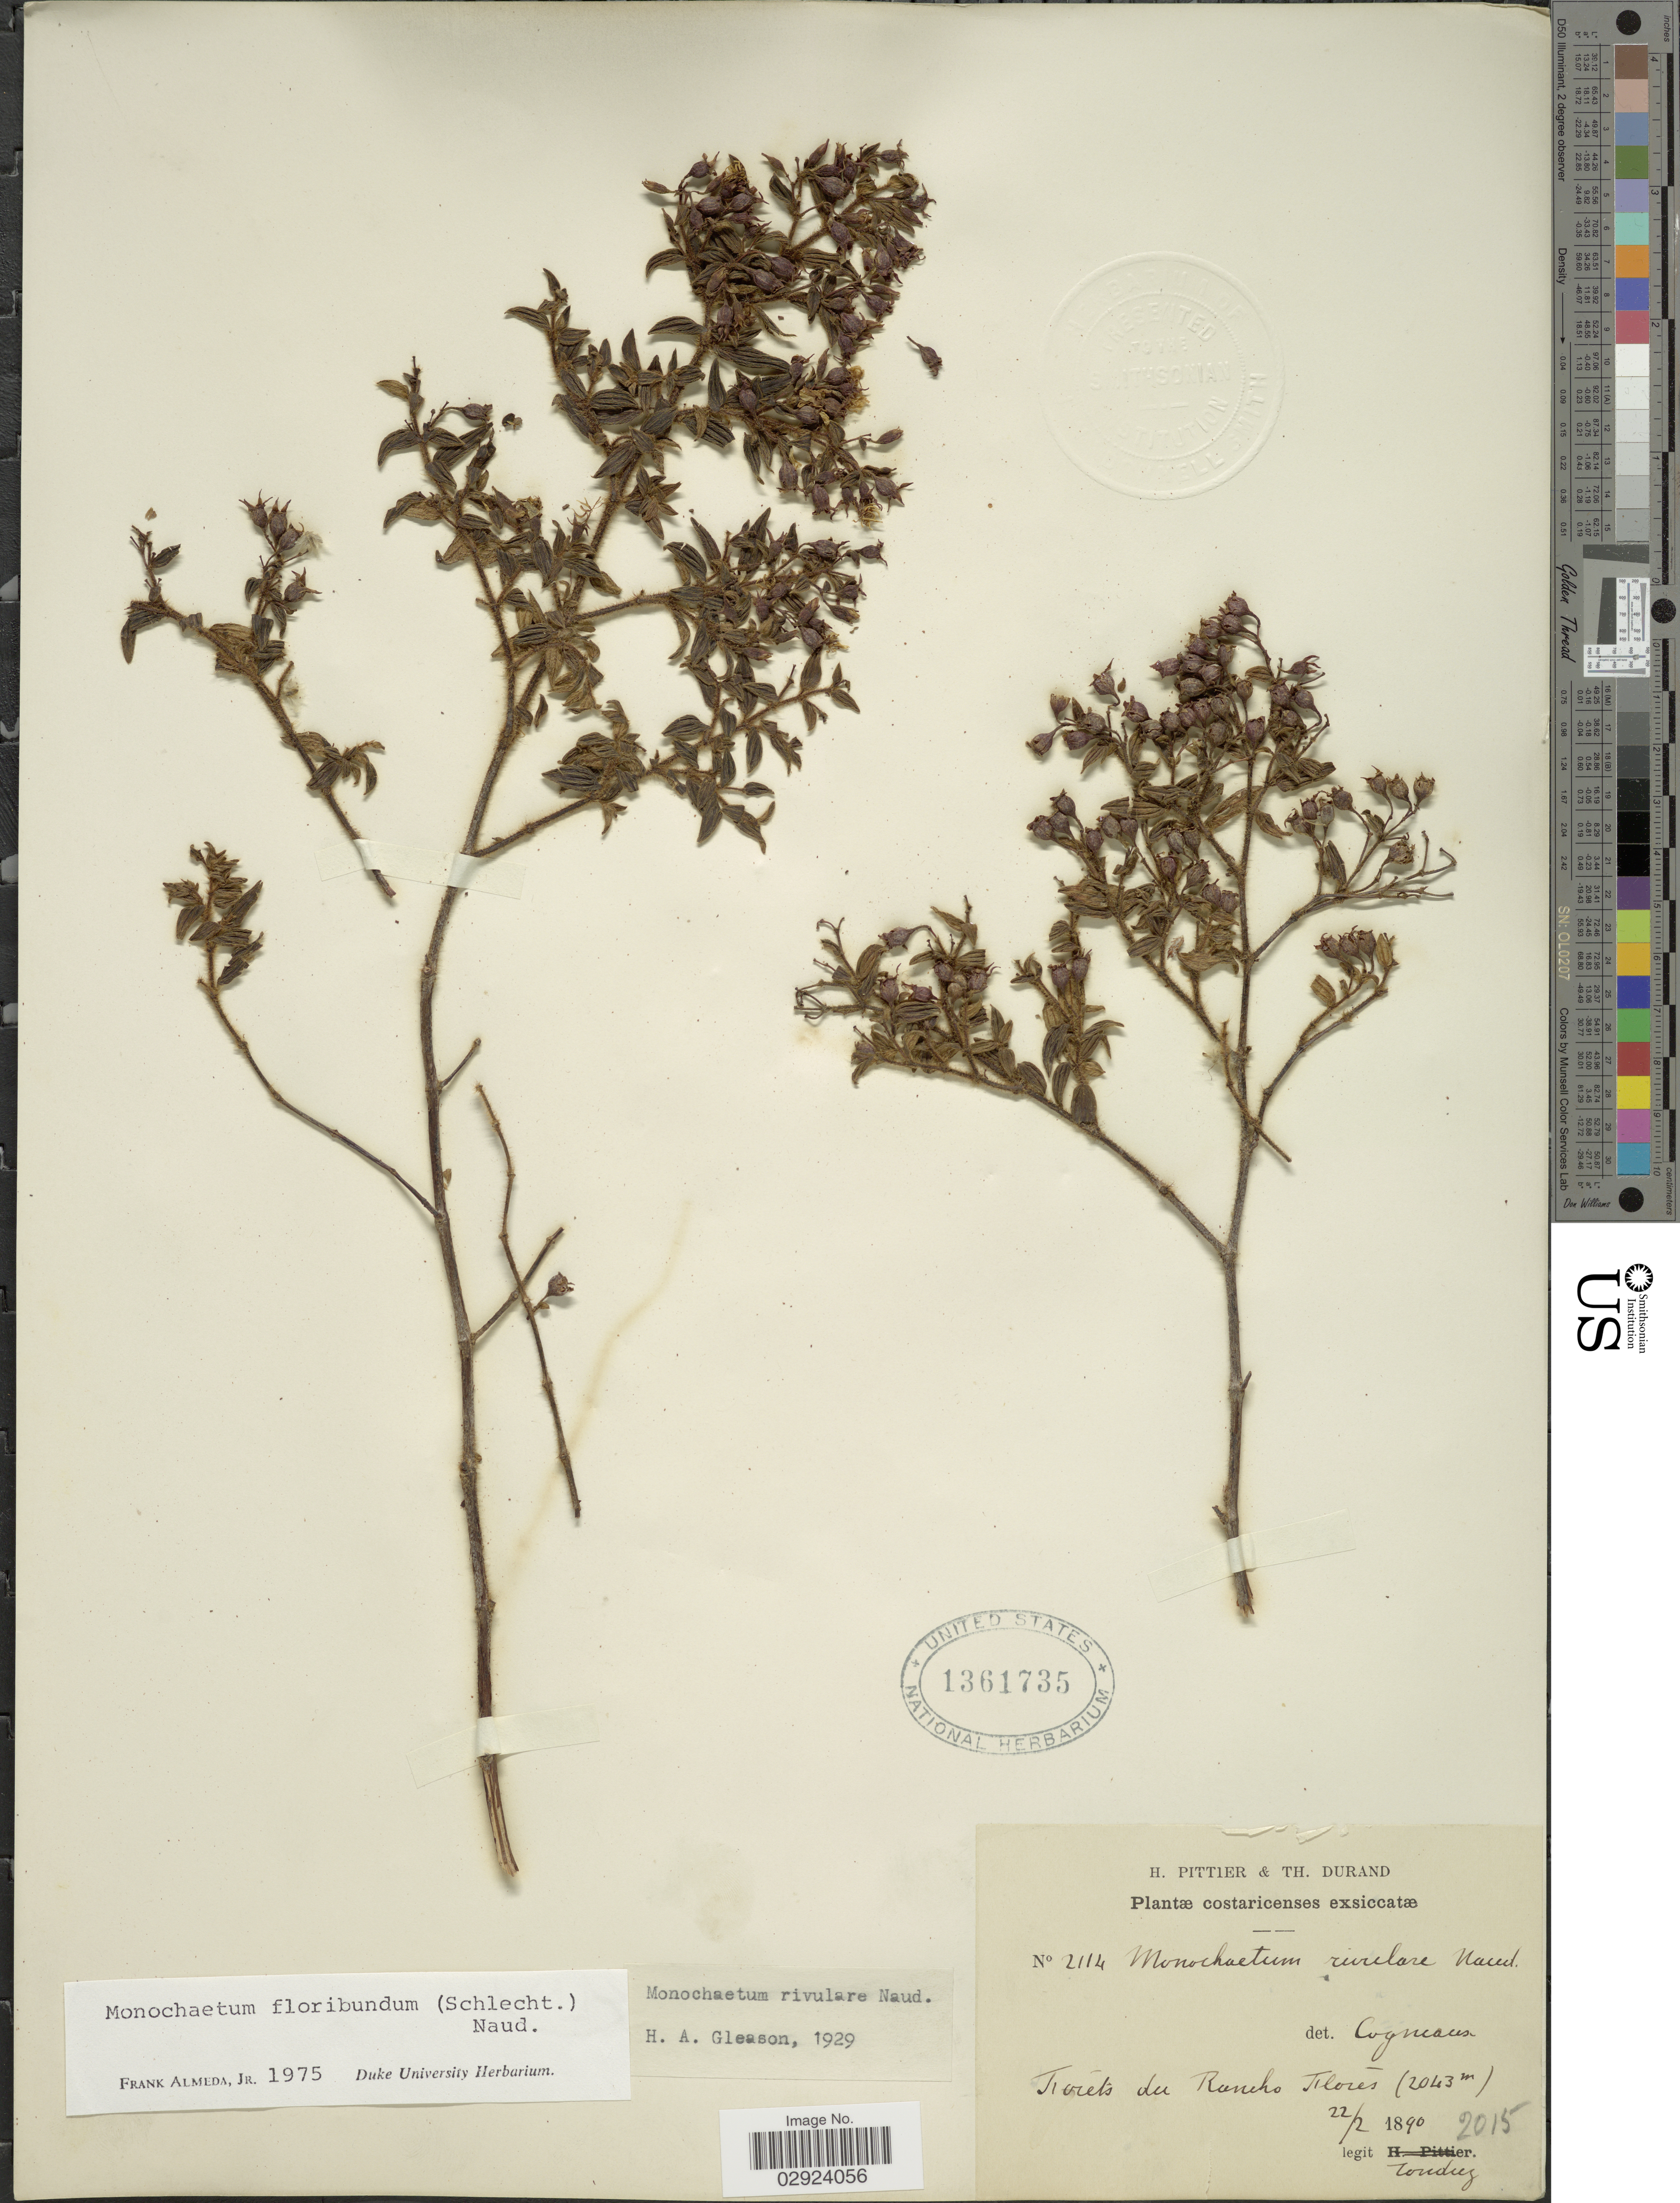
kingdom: Plantae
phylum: Tracheophyta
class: Magnoliopsida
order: Myrtales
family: Melastomataceae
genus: Monochaetum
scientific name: Monochaetum floribundum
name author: (Schltdl.) Naudin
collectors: Tonduz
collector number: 2114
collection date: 1890-02-22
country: Costa Rica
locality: Forets du Rancho Flores.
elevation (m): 2043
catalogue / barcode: US 1361735